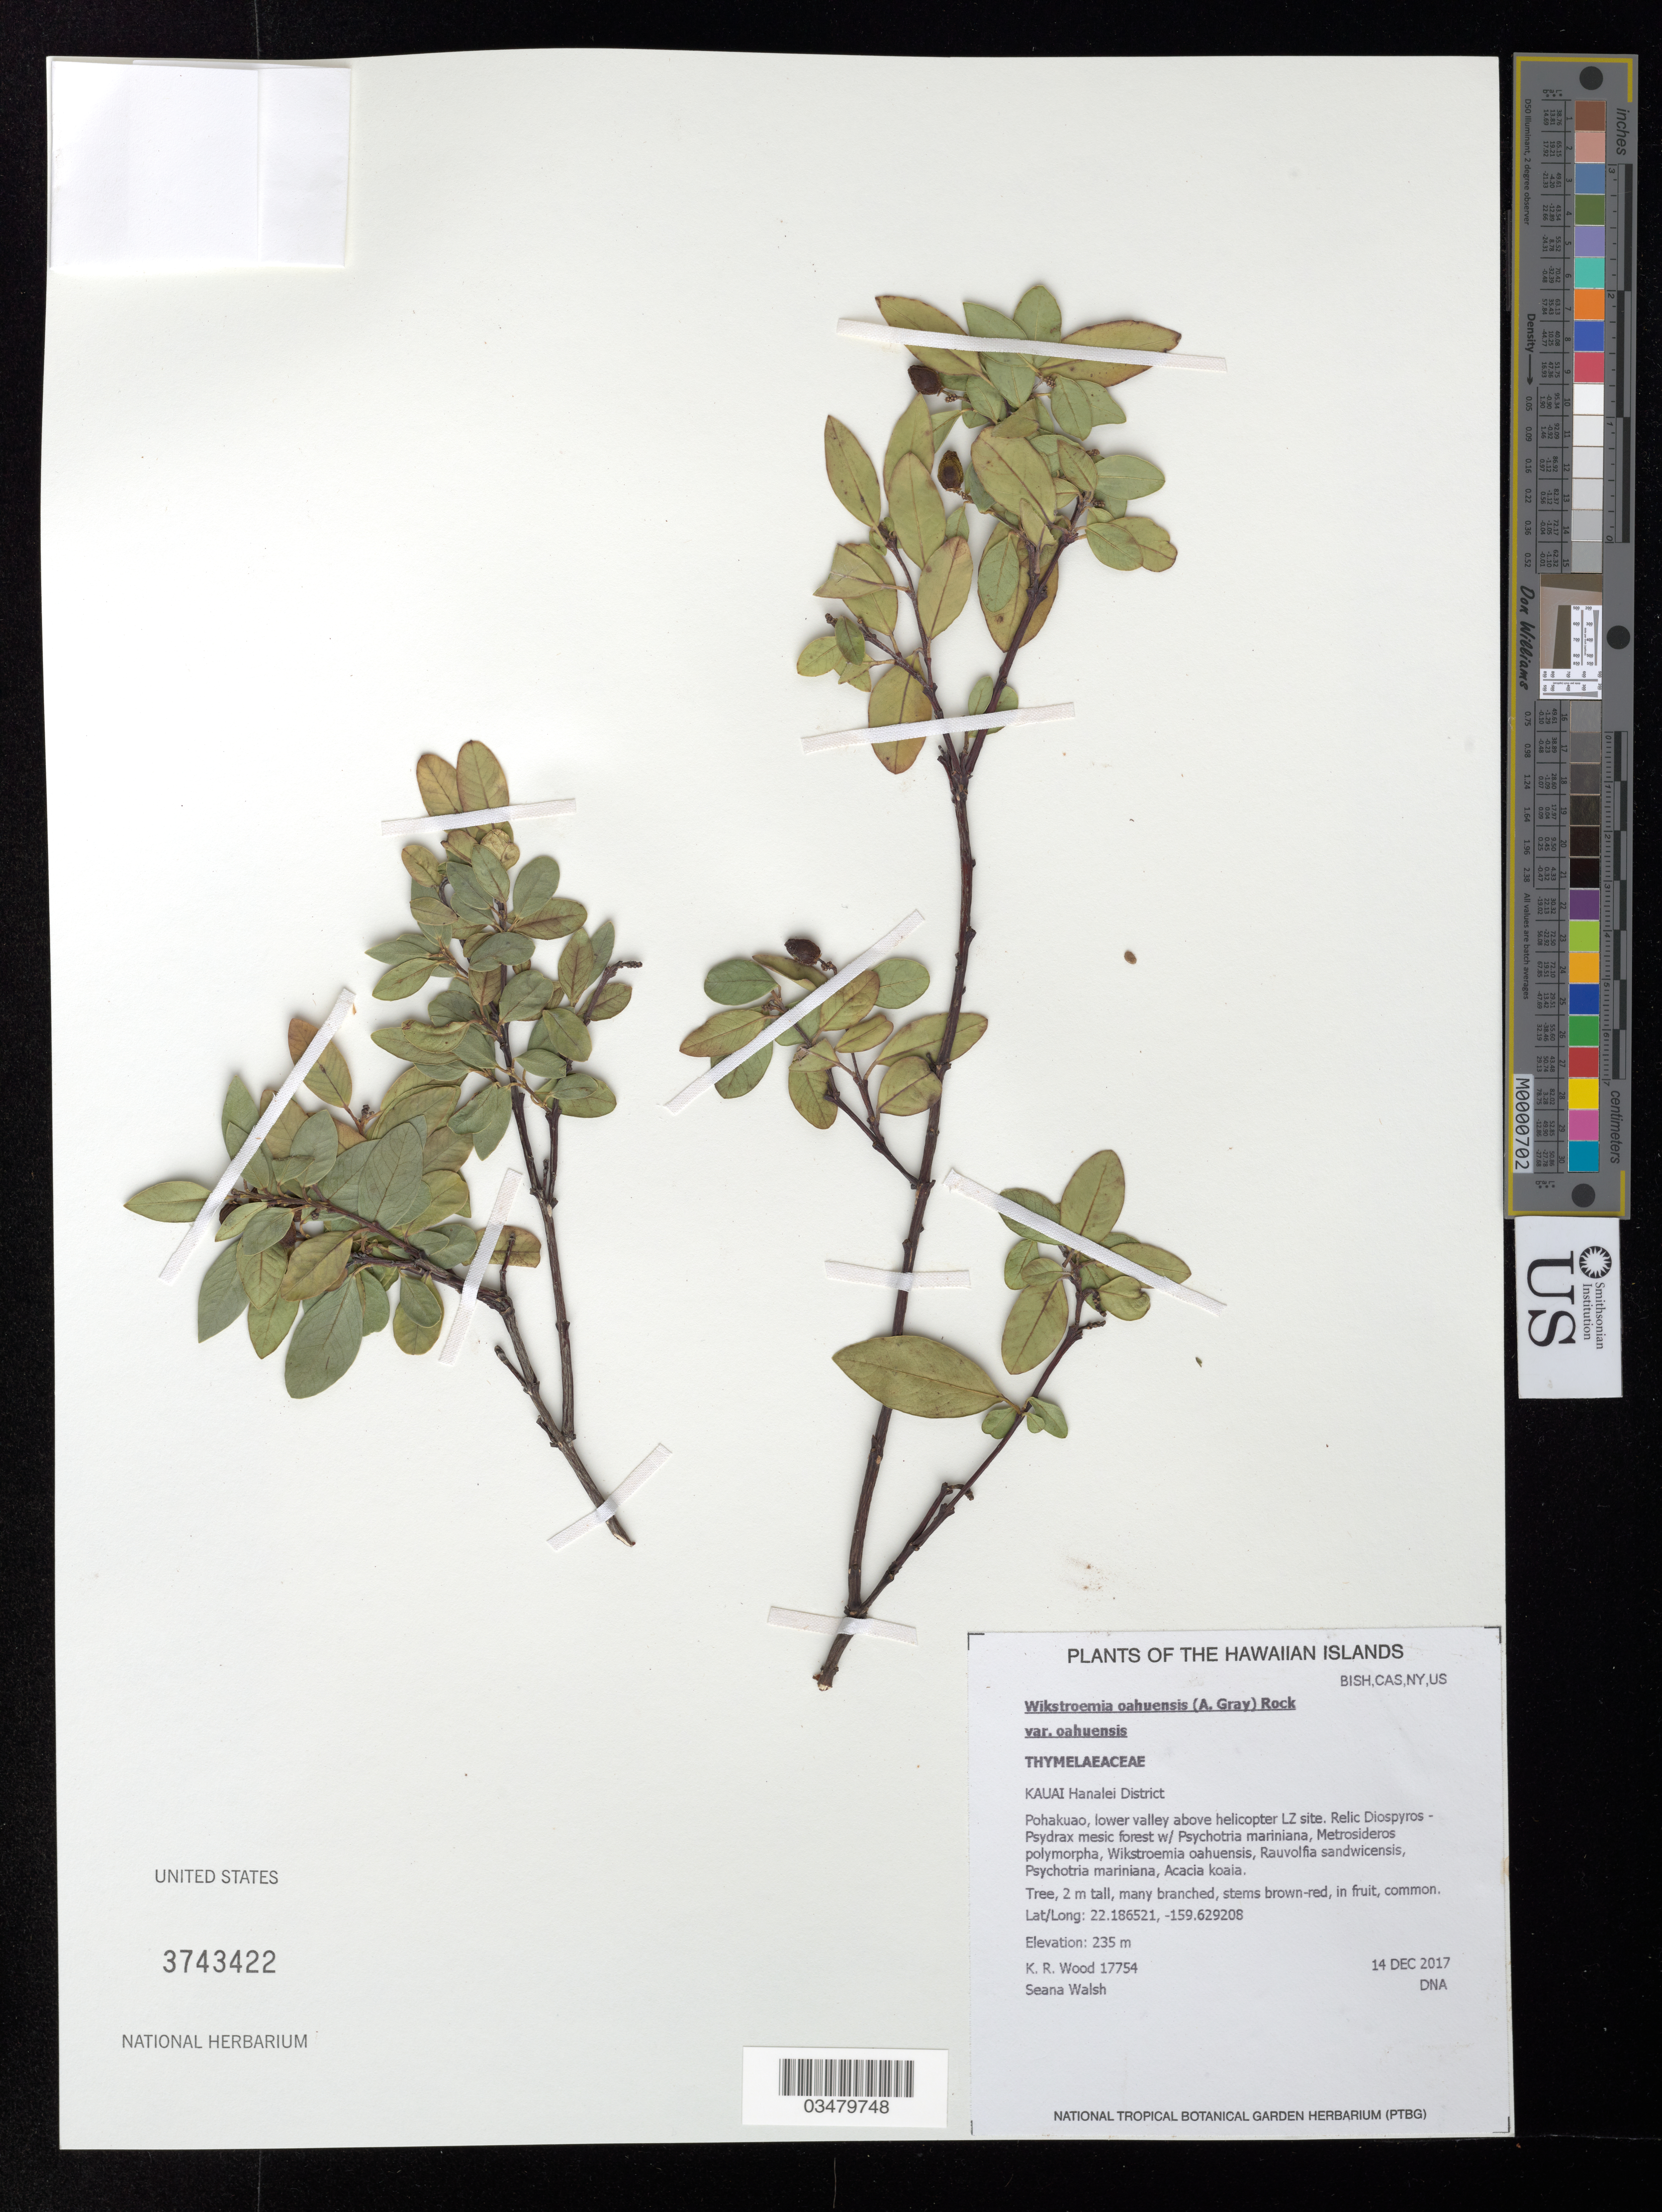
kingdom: Plantae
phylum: Tracheophyta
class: Magnoliopsida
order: Malvales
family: Thymelaeaceae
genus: Wikstroemia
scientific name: Wikstroemia oahuensis var. oahuensis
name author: (A. Gray) Rock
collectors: K. R. Wood & S. Walsh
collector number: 17754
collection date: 2017-12-14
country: United States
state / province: Hawaii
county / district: Kauai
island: Kaua'i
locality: Hanalei District, Pohakuao, lower valley above helicopter LZ site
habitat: Mesic forest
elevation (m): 235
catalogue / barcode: US 3743422